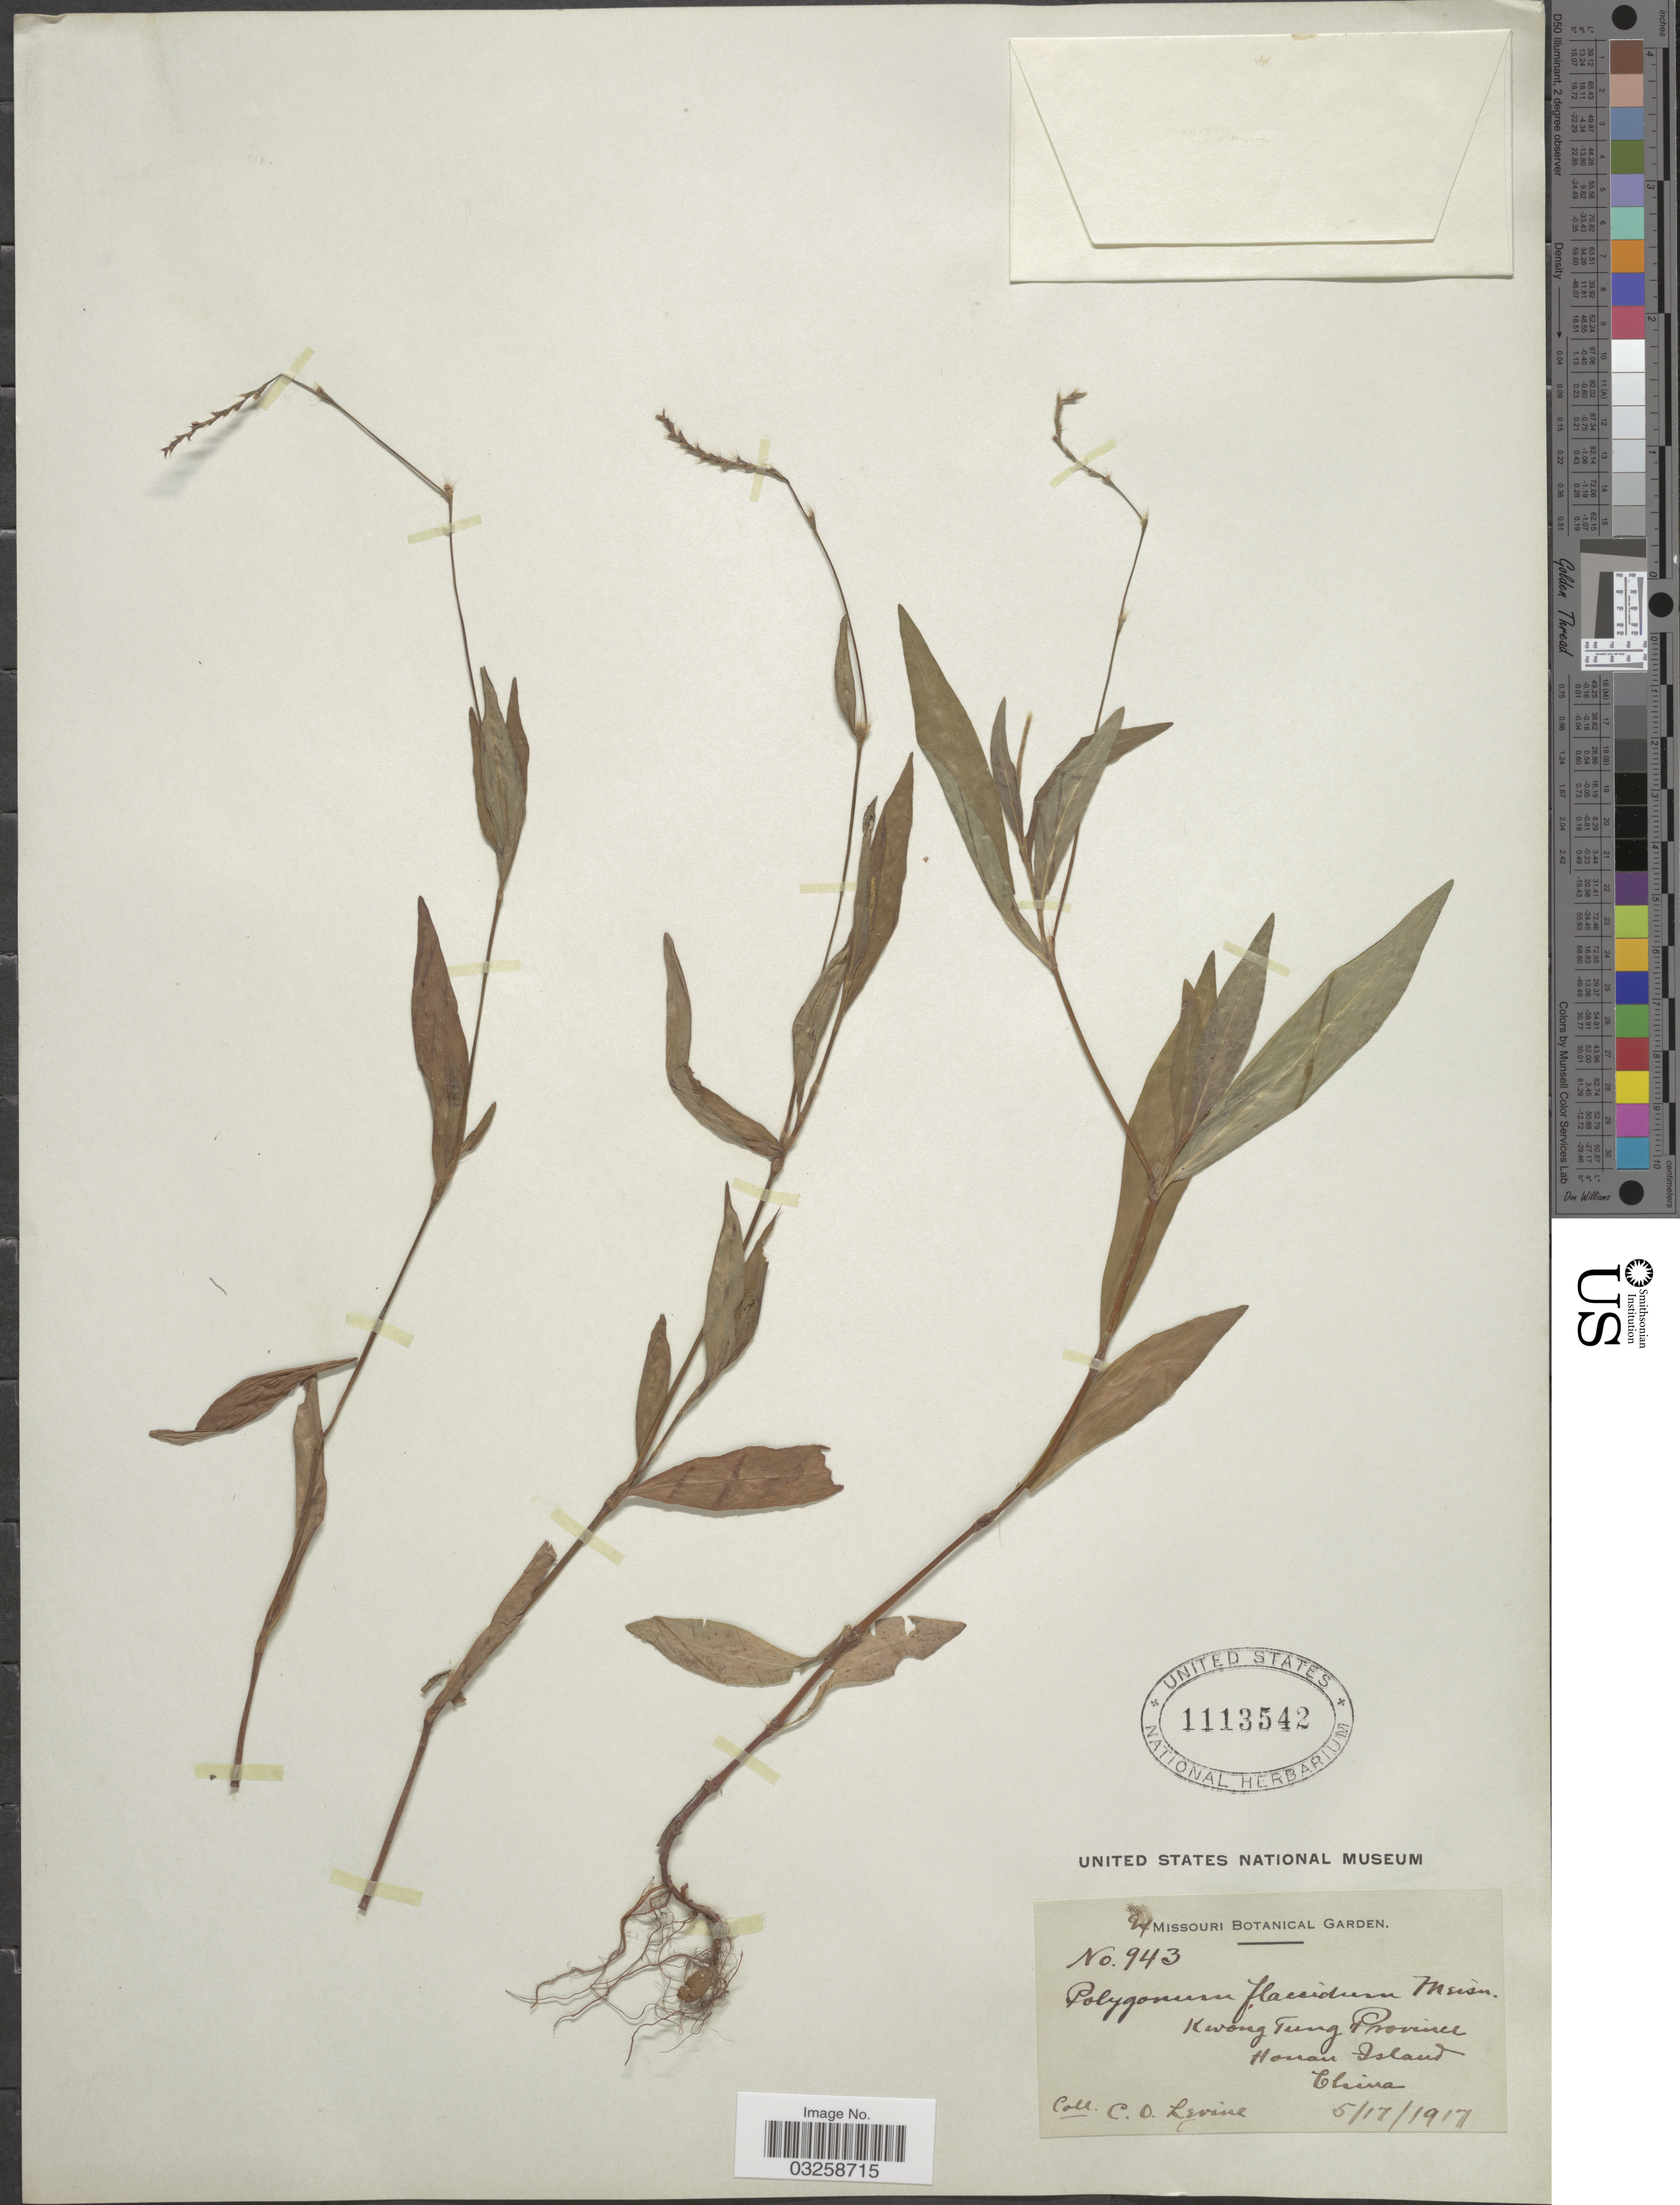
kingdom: Plantae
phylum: Tracheophyta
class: Magnoliopsida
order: Caryophyllales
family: Polygonaceae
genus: Polygonum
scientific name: Polygonum hydropiper var. flaccidum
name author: (Meisn.) Steward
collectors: C. O. Levine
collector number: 943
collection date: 1917-05-17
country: China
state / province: Guangdong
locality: Kwong Tung Province. Honam Island.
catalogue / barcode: US 1113542